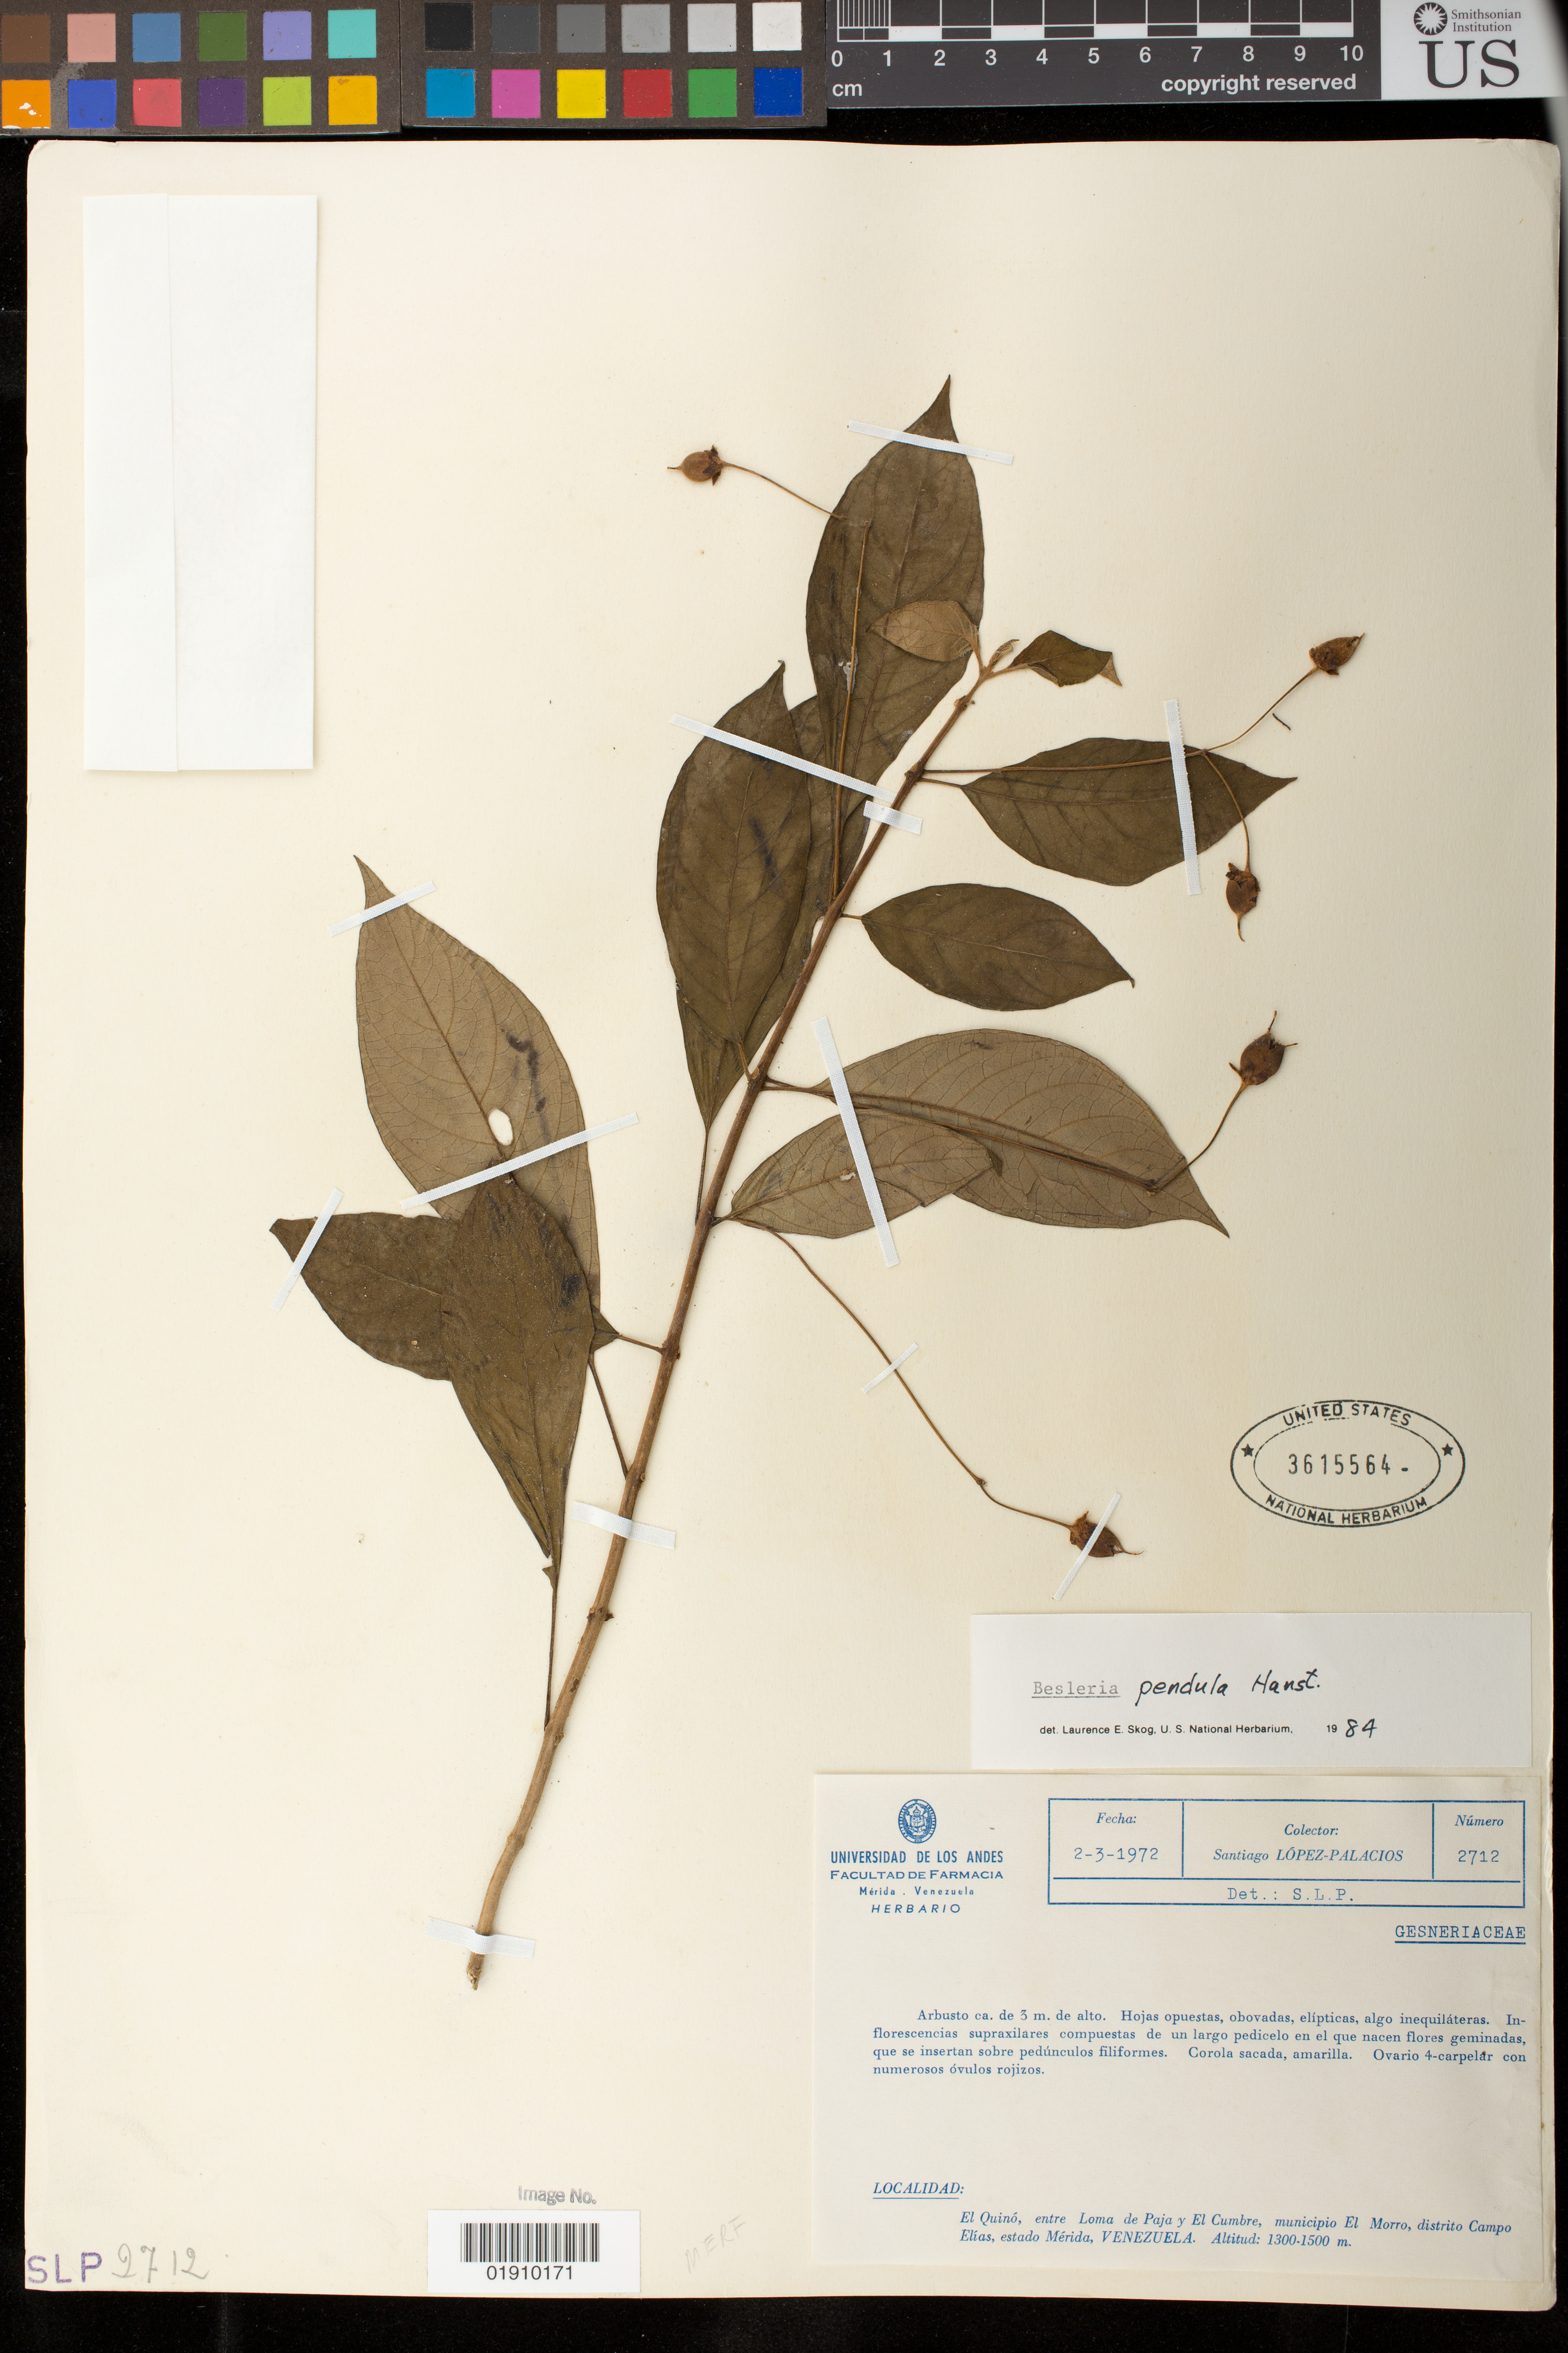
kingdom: Plantae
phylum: Tracheophyta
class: Magnoliopsida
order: Lamiales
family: Gesneriaceae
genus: Besleria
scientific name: Besleria pendula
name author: Hanst.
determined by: Skog, Laurence E.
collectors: S. López-Palacios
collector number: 2712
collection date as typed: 2-3-1972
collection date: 1972-03-02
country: Venezuela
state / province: Mérida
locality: El Quino, entre Loma de Paja y El Cumbre, municipio El Morro, distrito Campo Elias, estado Merida, Venezuela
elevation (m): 1300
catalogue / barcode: US 3615564